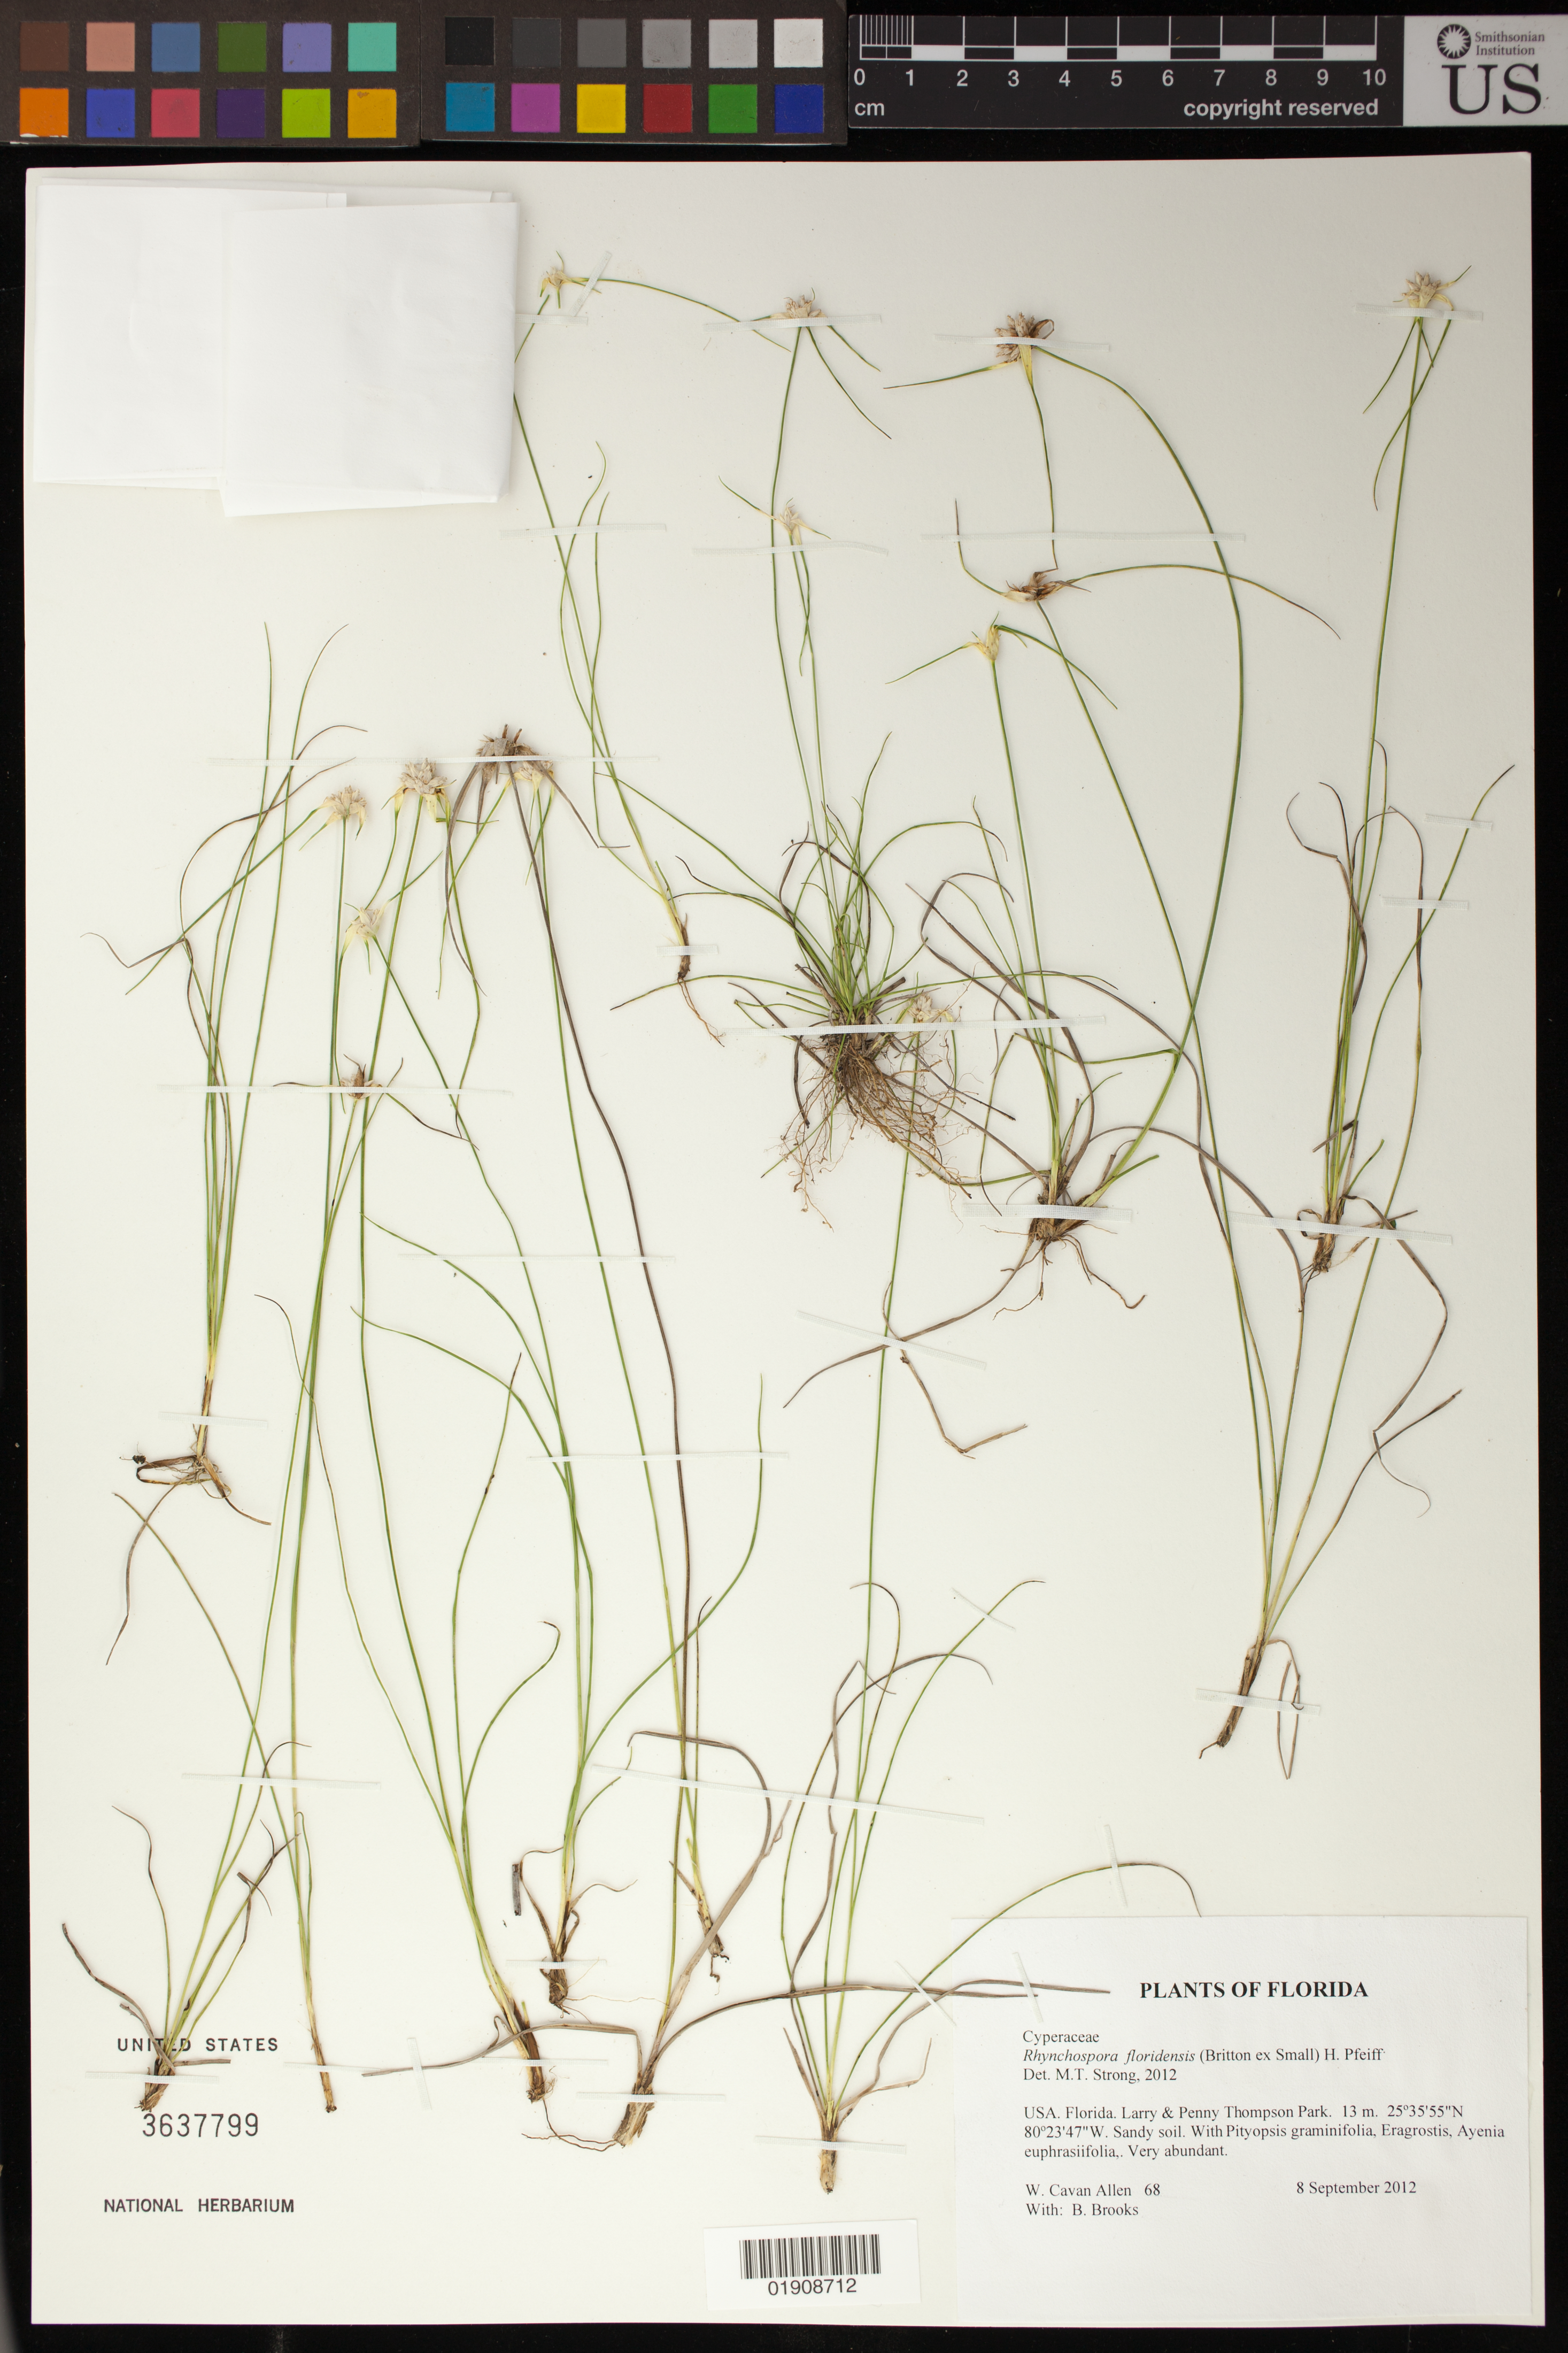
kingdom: Plantae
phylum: Tracheophyta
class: Liliopsida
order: Poales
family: Cyperaceae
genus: Rhynchospora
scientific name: Rhynchospora floridensis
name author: (Britton ex Small) H. Pfeiff.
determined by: Strong, Mark T., (BOT), Smithsonian Institution - National Museum of Natural History (UNITED STATES)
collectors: W. C. Allen & B. Brooks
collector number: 68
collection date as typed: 8 September 2012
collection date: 2012-09-08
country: United States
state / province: Florida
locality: Larry and Penny Thompson Park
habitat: sandy soil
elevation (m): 13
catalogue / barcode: US 3637799